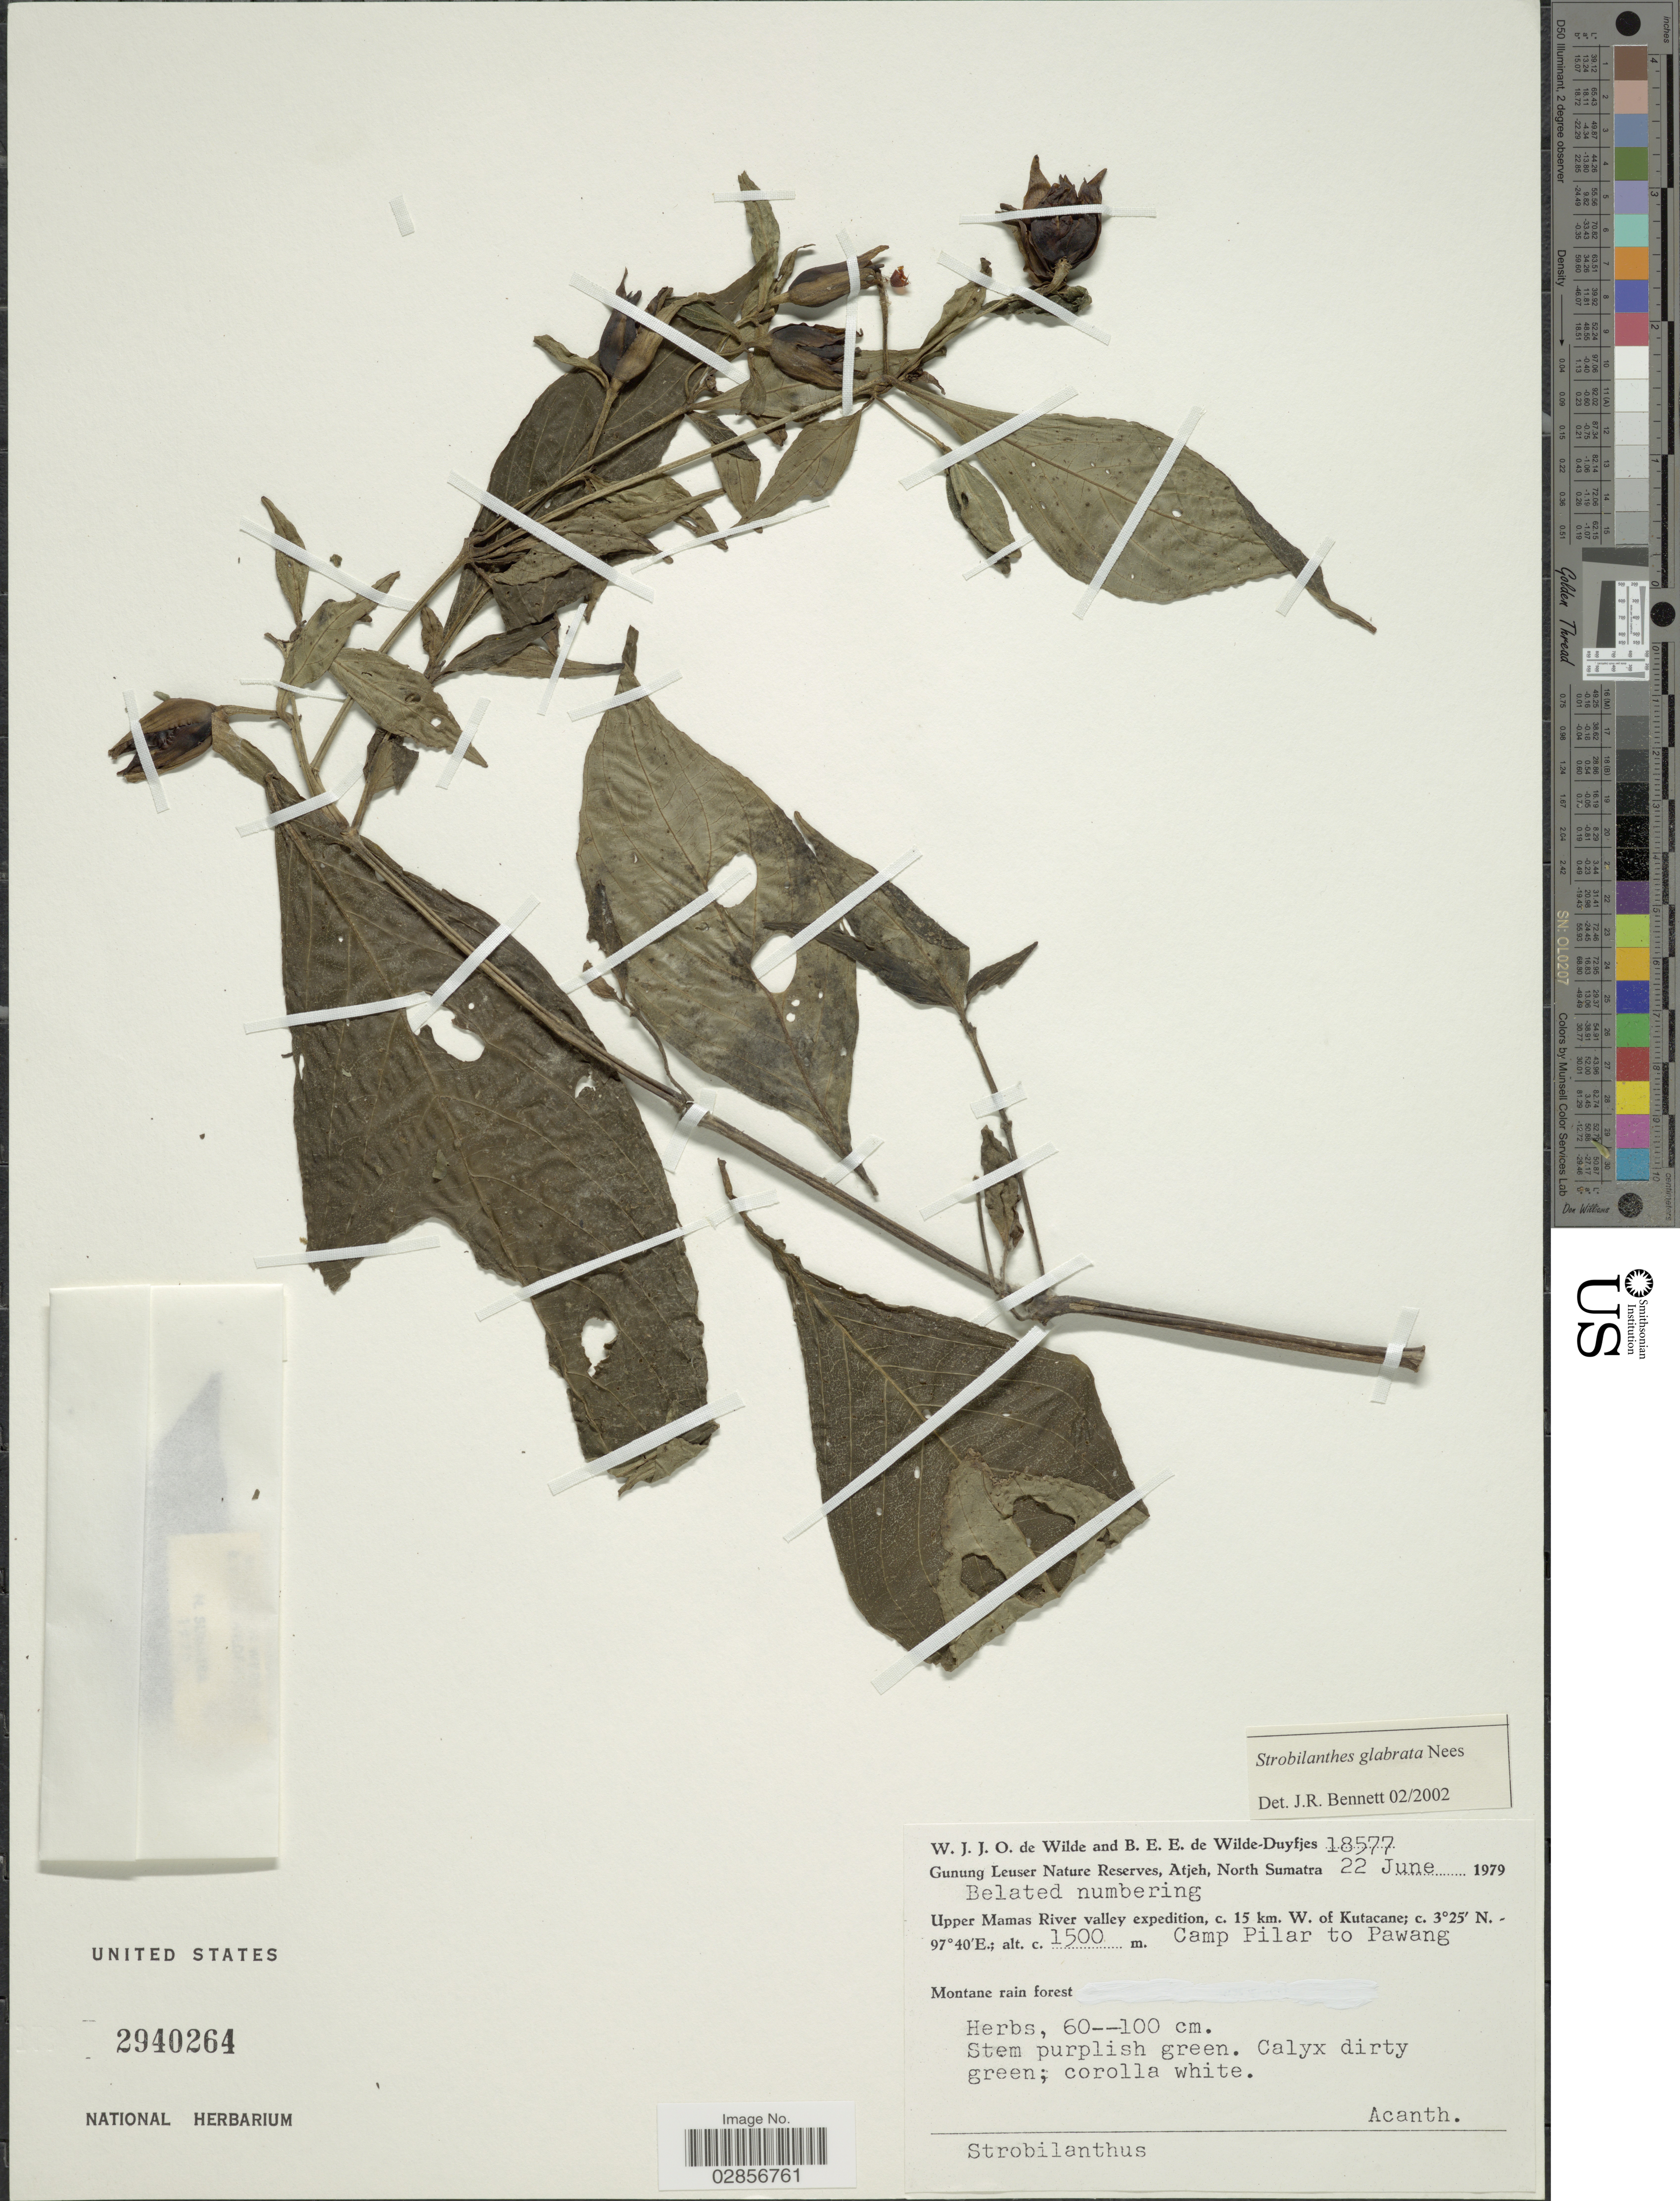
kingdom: Plantae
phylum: Tracheophyta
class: Magnoliopsida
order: Lamiales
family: Acanthaceae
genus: Strobilanthes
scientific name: Strobilanthes glabrata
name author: Nees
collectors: W. J. de Wilde & B. E. de Wilde-Duyfjes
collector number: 18577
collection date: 1979-06-22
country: Indonesia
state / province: Sumatra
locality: Gunung Leuser Nature Reserves, Atjeh, North Sumatra. Upper Mamas River valley expedition, c. 15 km. W. of Kutacane. Camp Pilar to Pawang.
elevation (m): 1500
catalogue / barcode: US 2940264